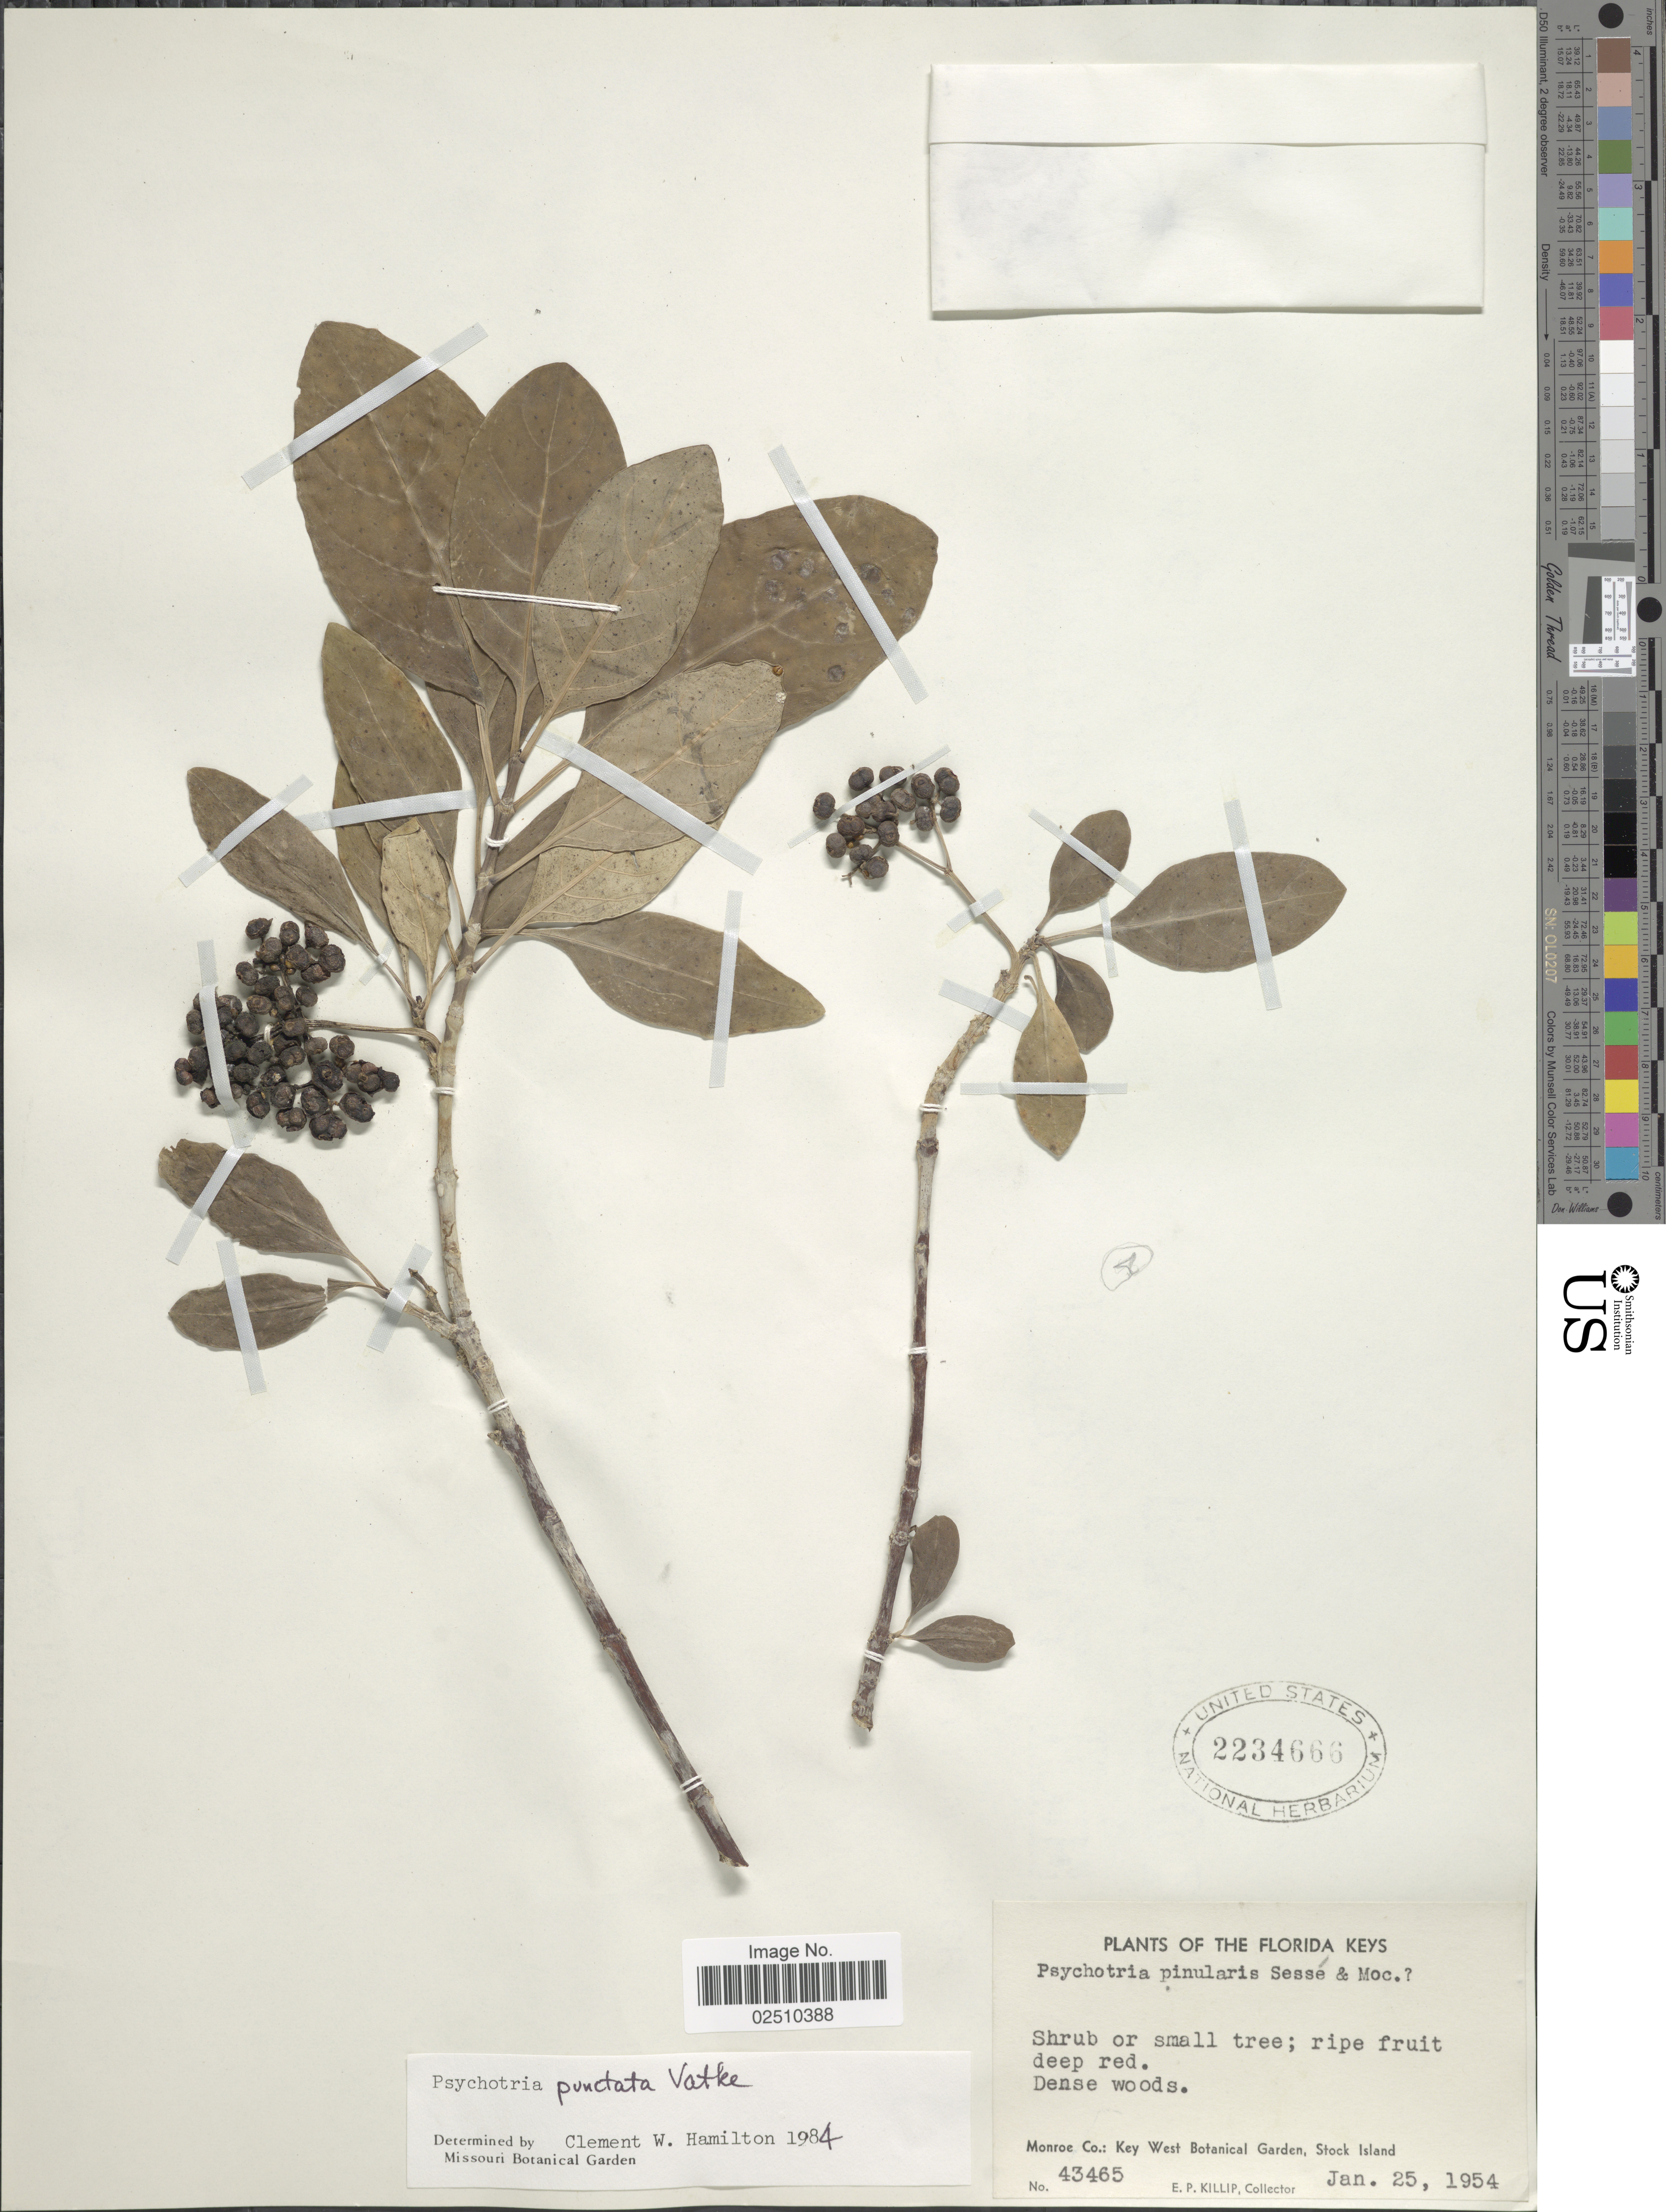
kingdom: Plantae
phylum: Tracheophyta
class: Magnoliopsida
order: Gentianales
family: Rubiaceae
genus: Psychotria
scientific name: Psychotria punctata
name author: Vatke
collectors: E. P. Killip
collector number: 43465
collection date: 1954-01-25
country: United States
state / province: Florida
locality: Florida Keys, Monroe Co, Key West Botanical Garden, Stock Island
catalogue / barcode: US 2234666